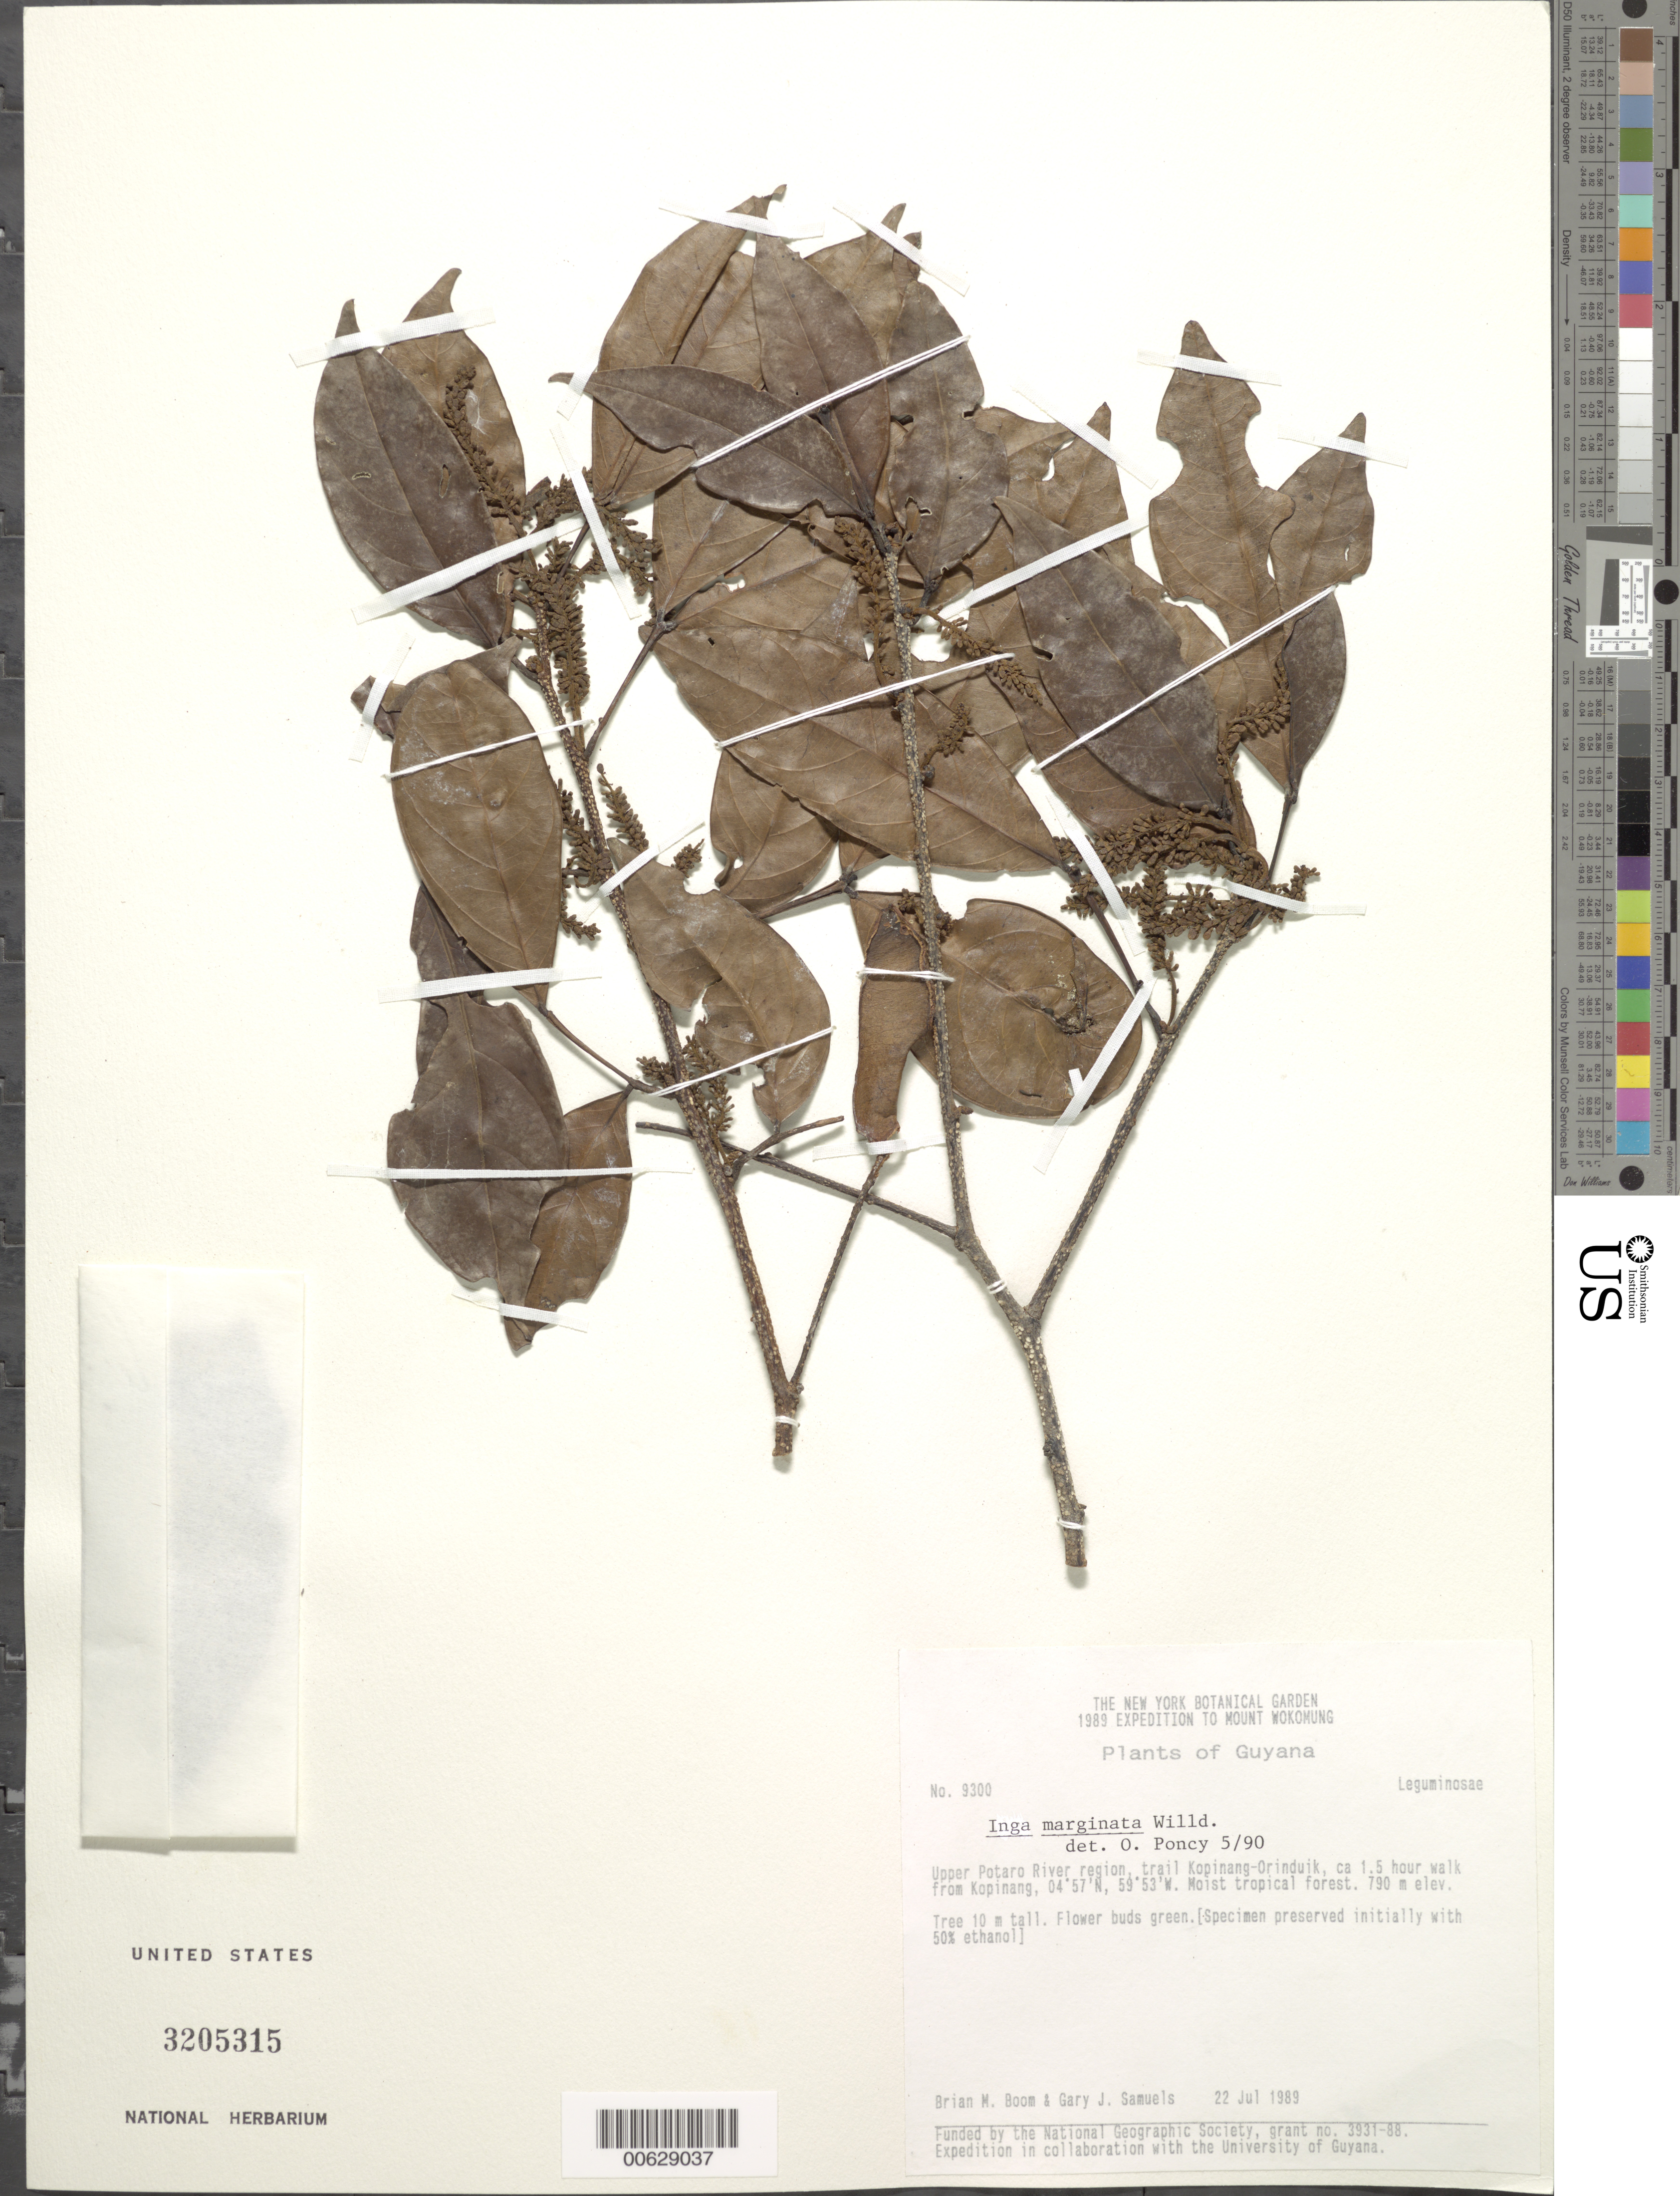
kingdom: Plantae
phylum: Tracheophyta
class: Magnoliopsida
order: Fabales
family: Fabaceae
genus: Inga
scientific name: Inga marginata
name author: Willd.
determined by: Poncy, O.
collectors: B. M. Boom & G. Samuels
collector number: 9300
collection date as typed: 22-Jul-89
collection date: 1989-07-22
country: Guyana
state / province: Potaro-Siparuni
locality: Kopinang-Orinduik trail, upper Potaro River region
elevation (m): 790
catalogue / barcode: US 3205315